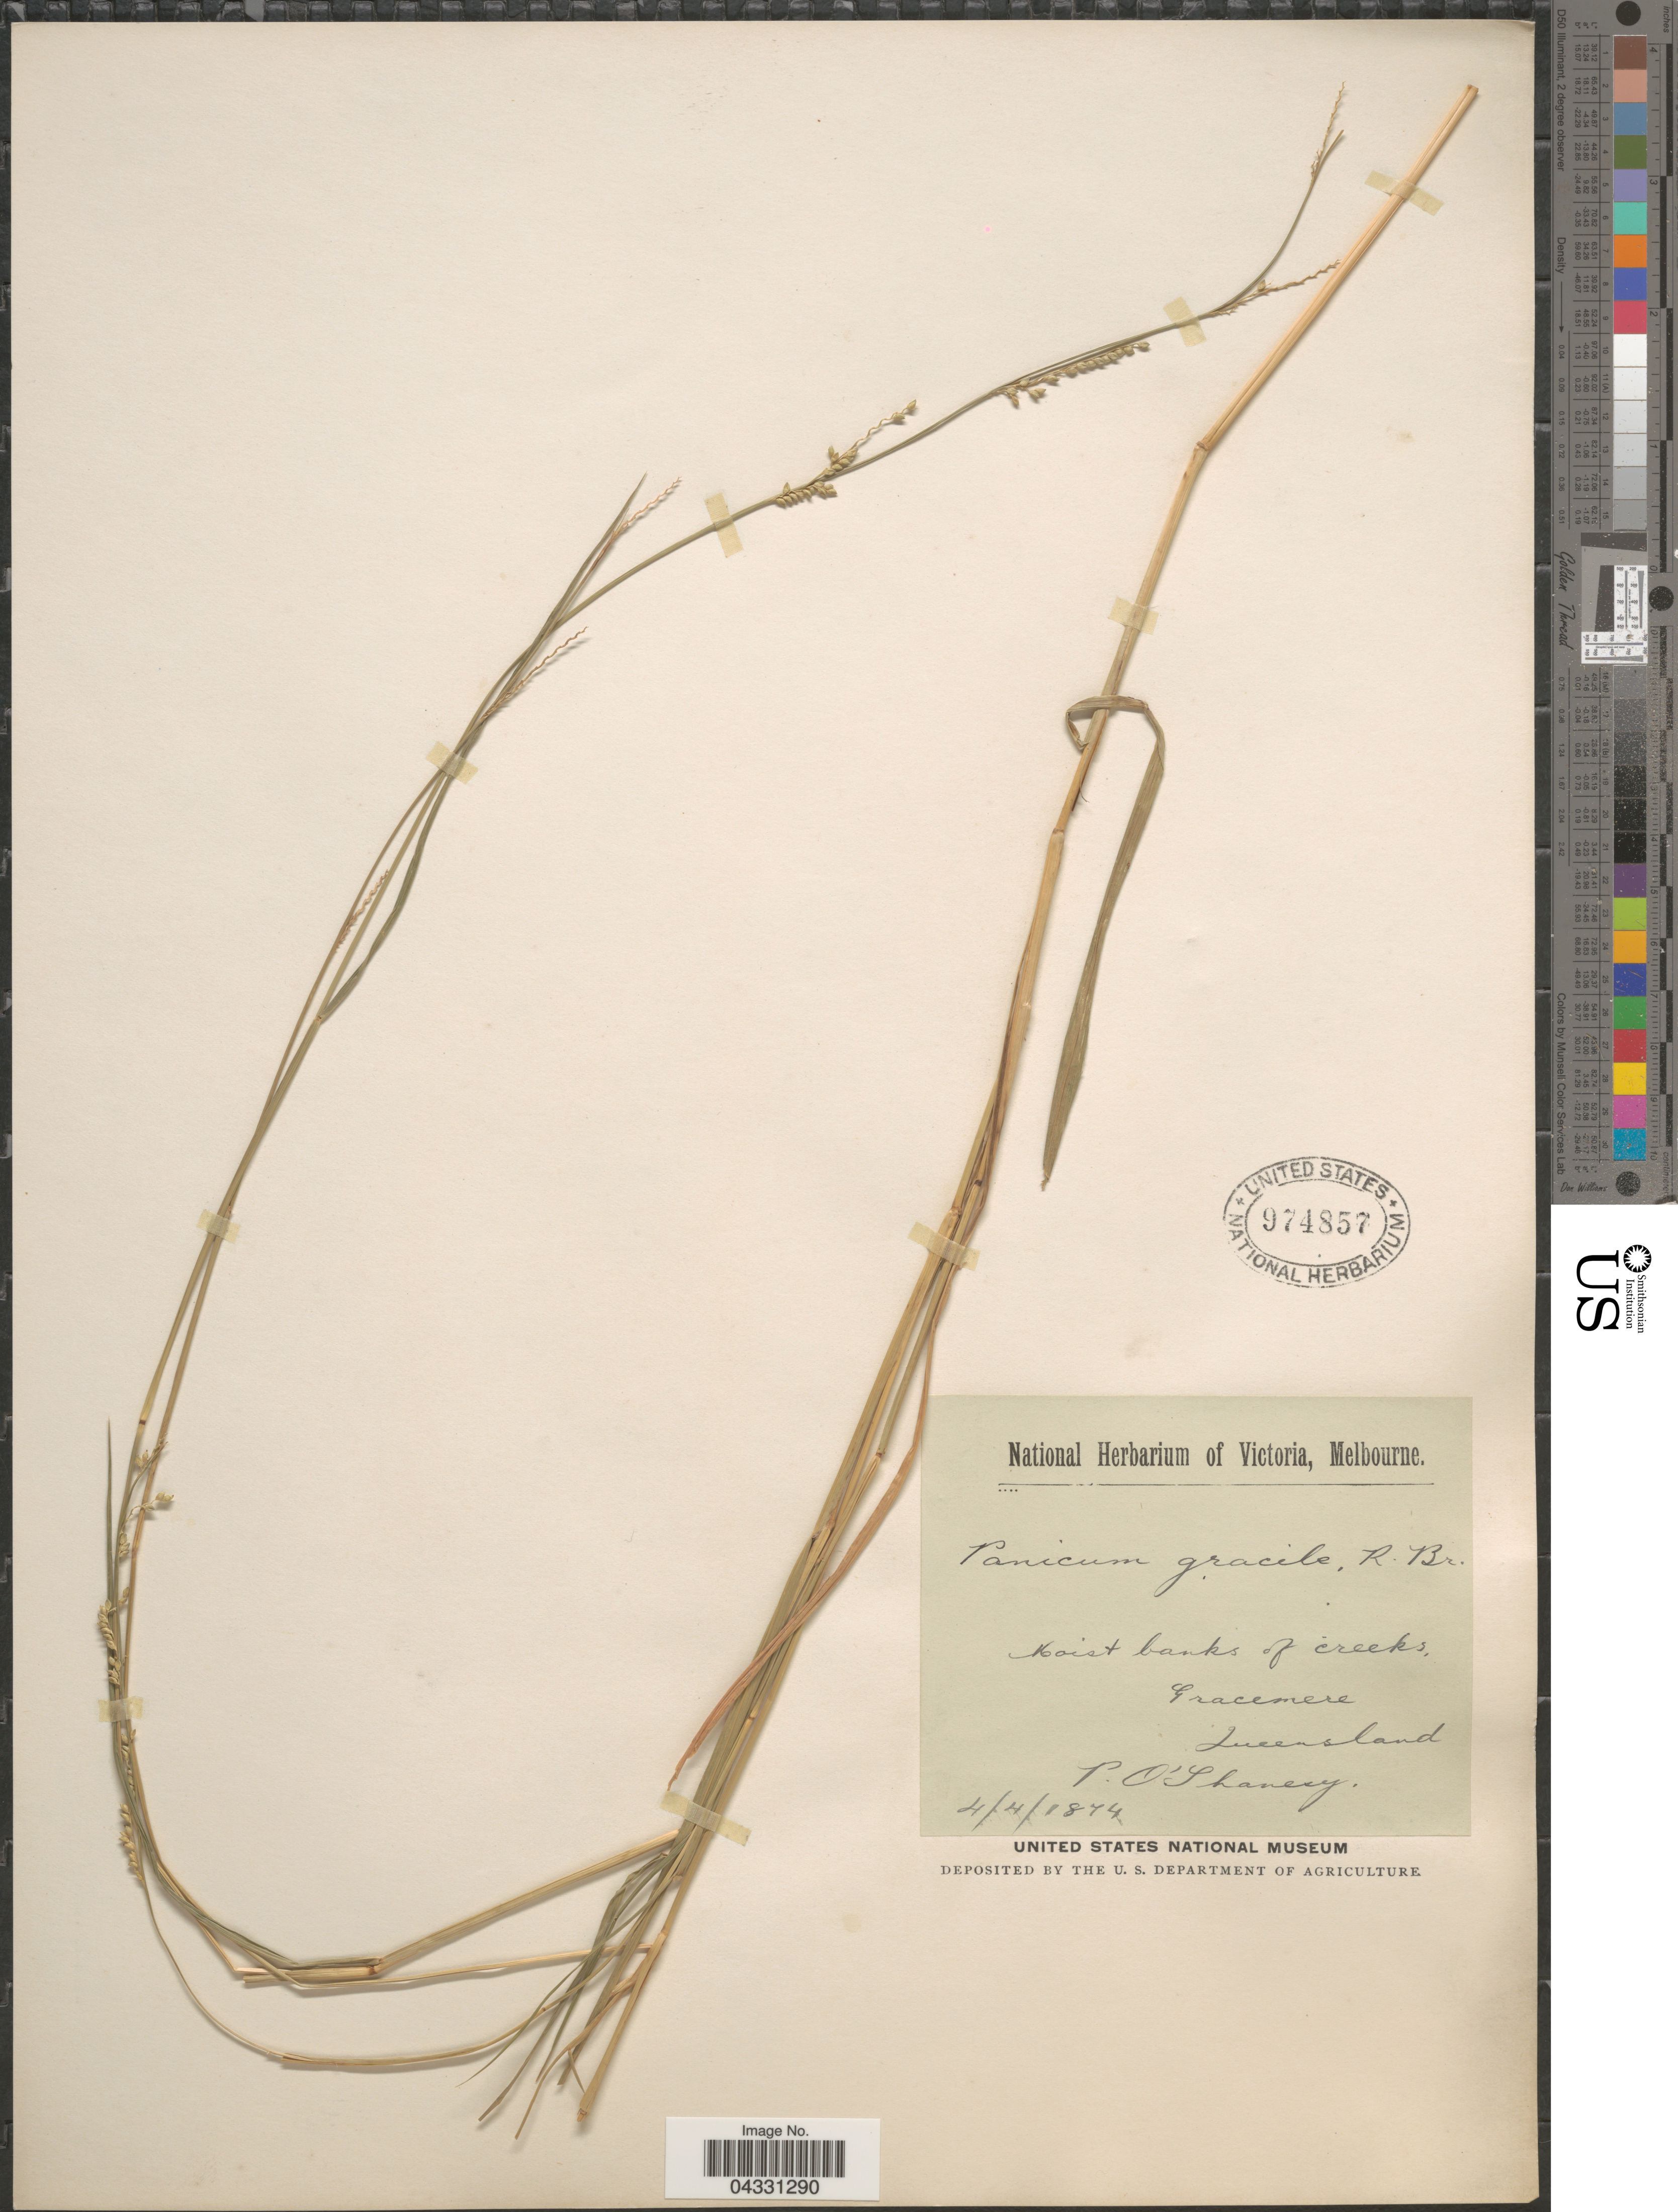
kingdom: Plantae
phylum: Tracheophyta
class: Liliopsida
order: Poales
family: Poaceae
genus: Setaria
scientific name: Setaria sp.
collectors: P. O'shanesy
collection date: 1874-04-04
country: Australia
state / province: Queensland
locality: Moist banks of creeks, Gracemere.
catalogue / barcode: US 974857